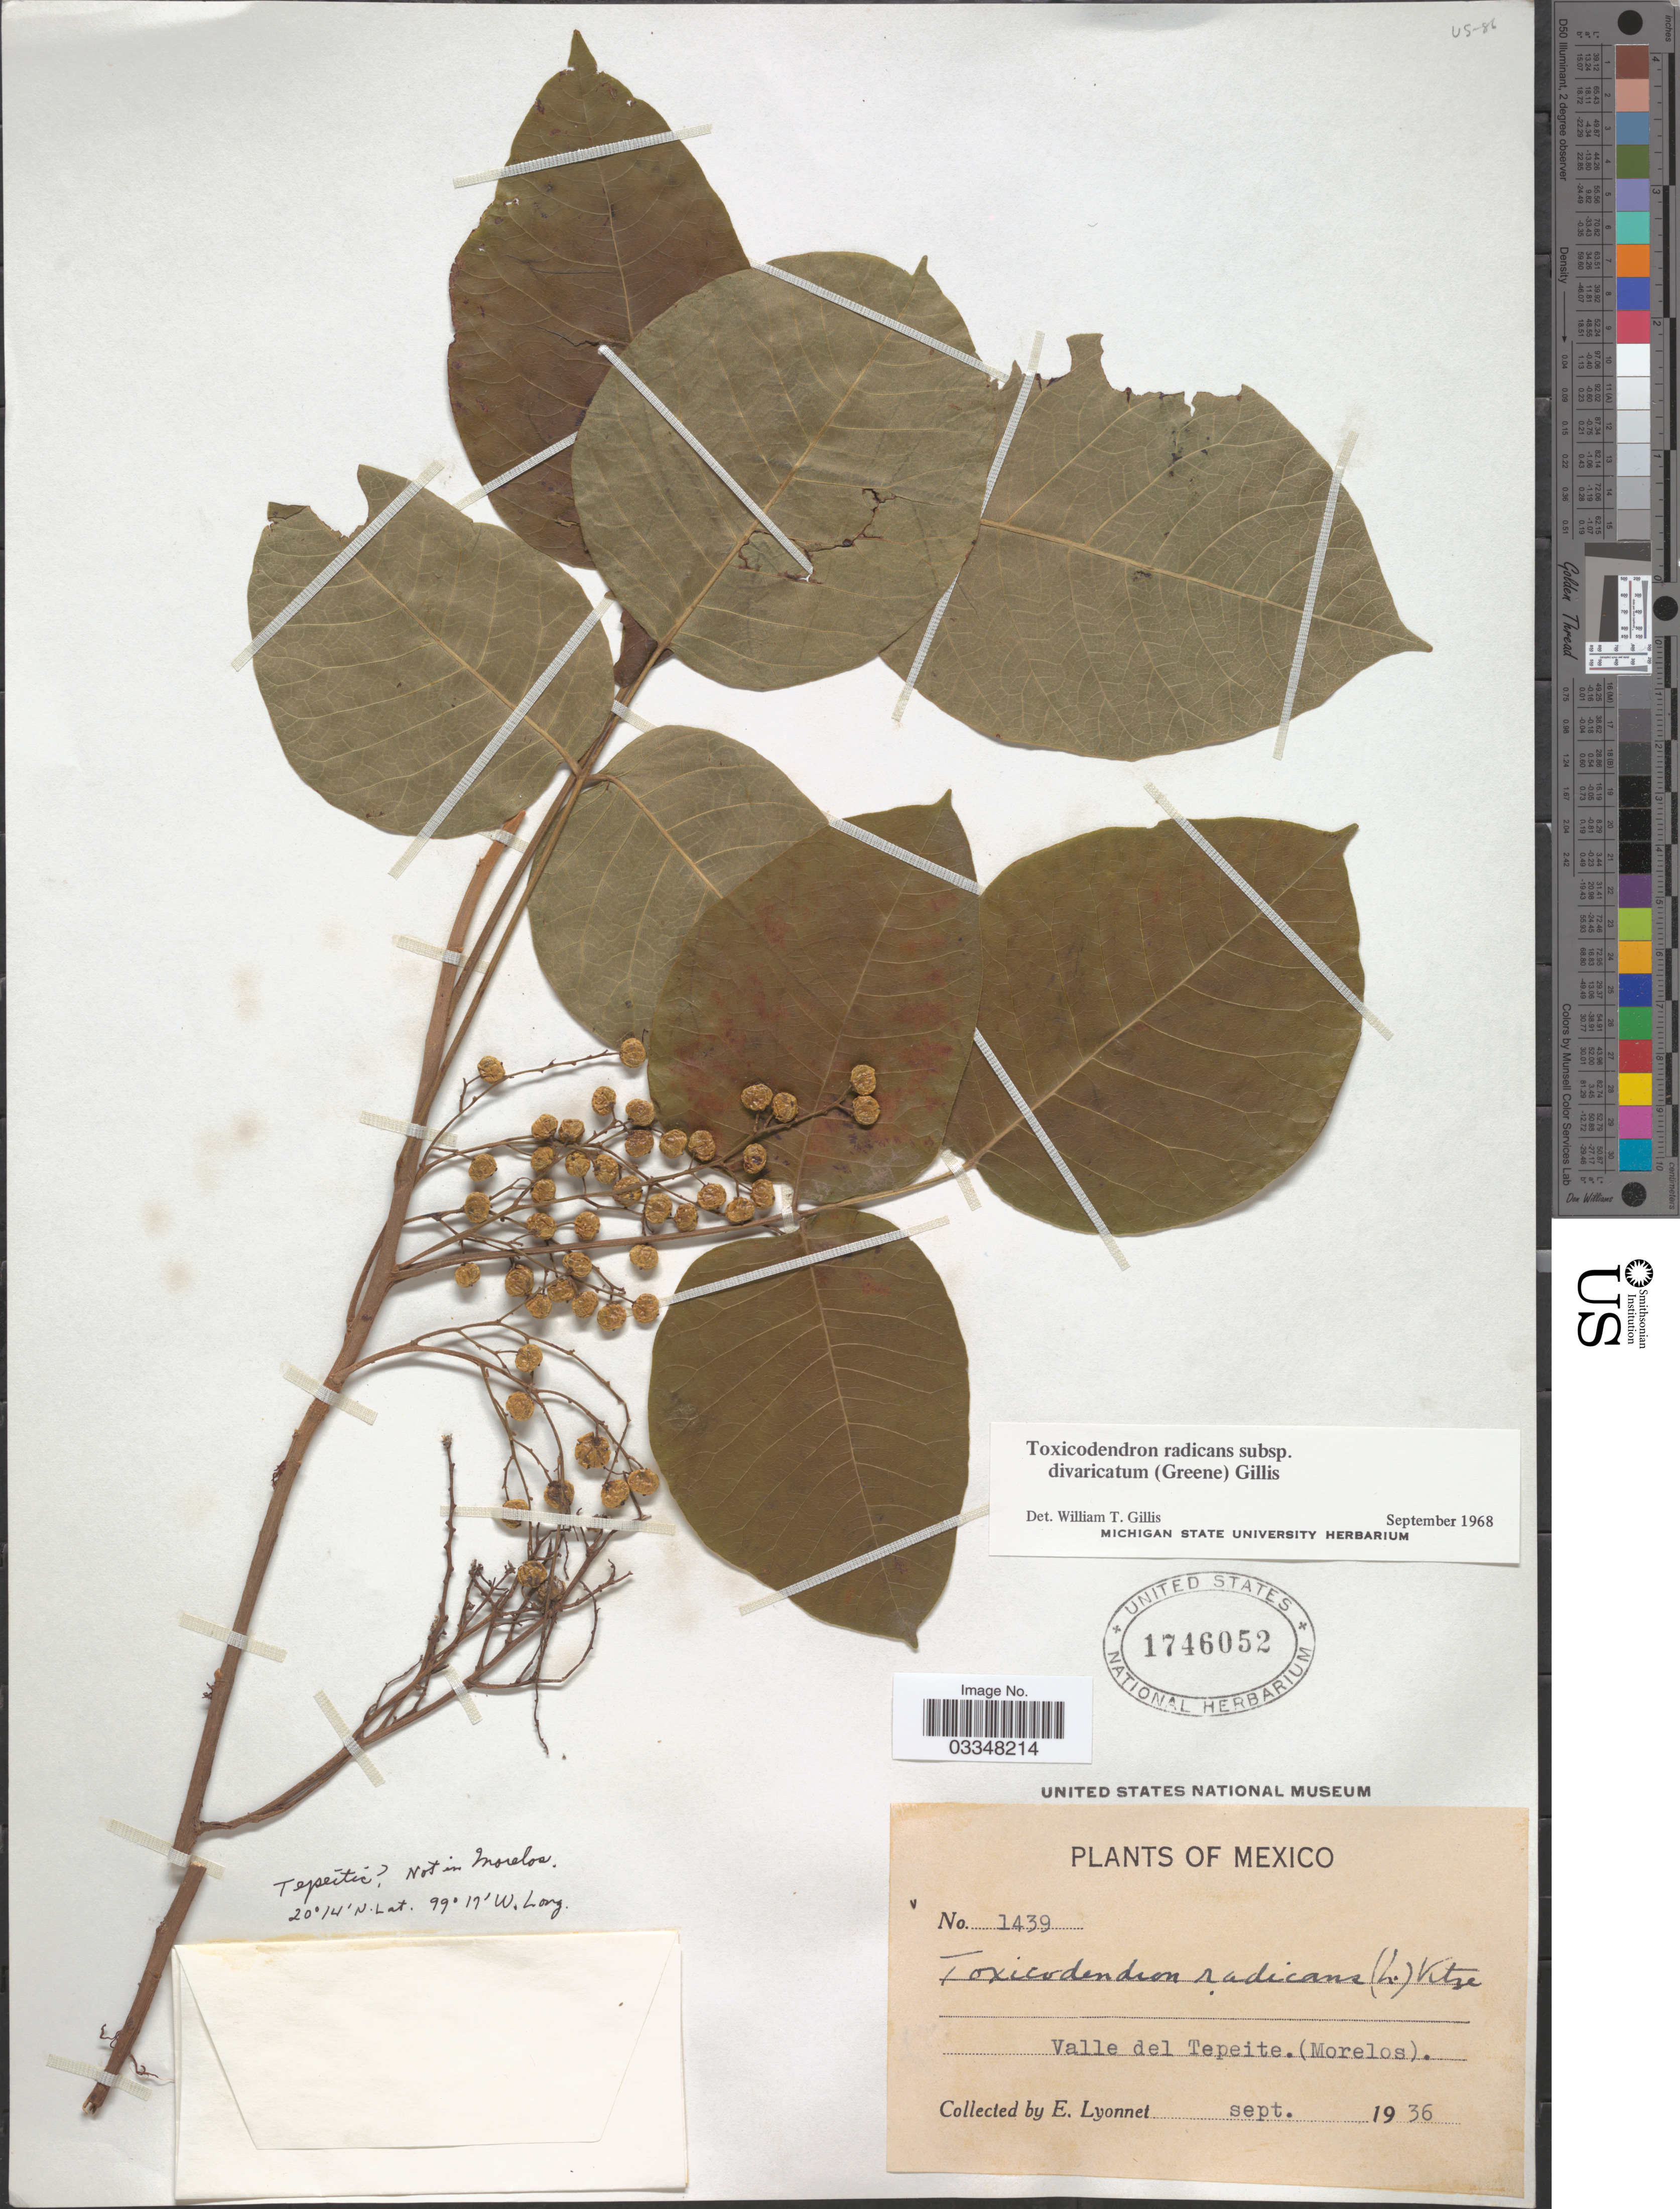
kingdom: Plantae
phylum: Tracheophyta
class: Magnoliopsida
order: Sapindales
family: Anacardiaceae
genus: Toxicodendron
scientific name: Toxicodendron radicans subsp. divaricatum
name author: (Greene) Gillis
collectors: E. Lyonnet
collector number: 1439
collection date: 1936-09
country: Mexico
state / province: Morelos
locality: Valle del Tepeite.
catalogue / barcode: US 1746052